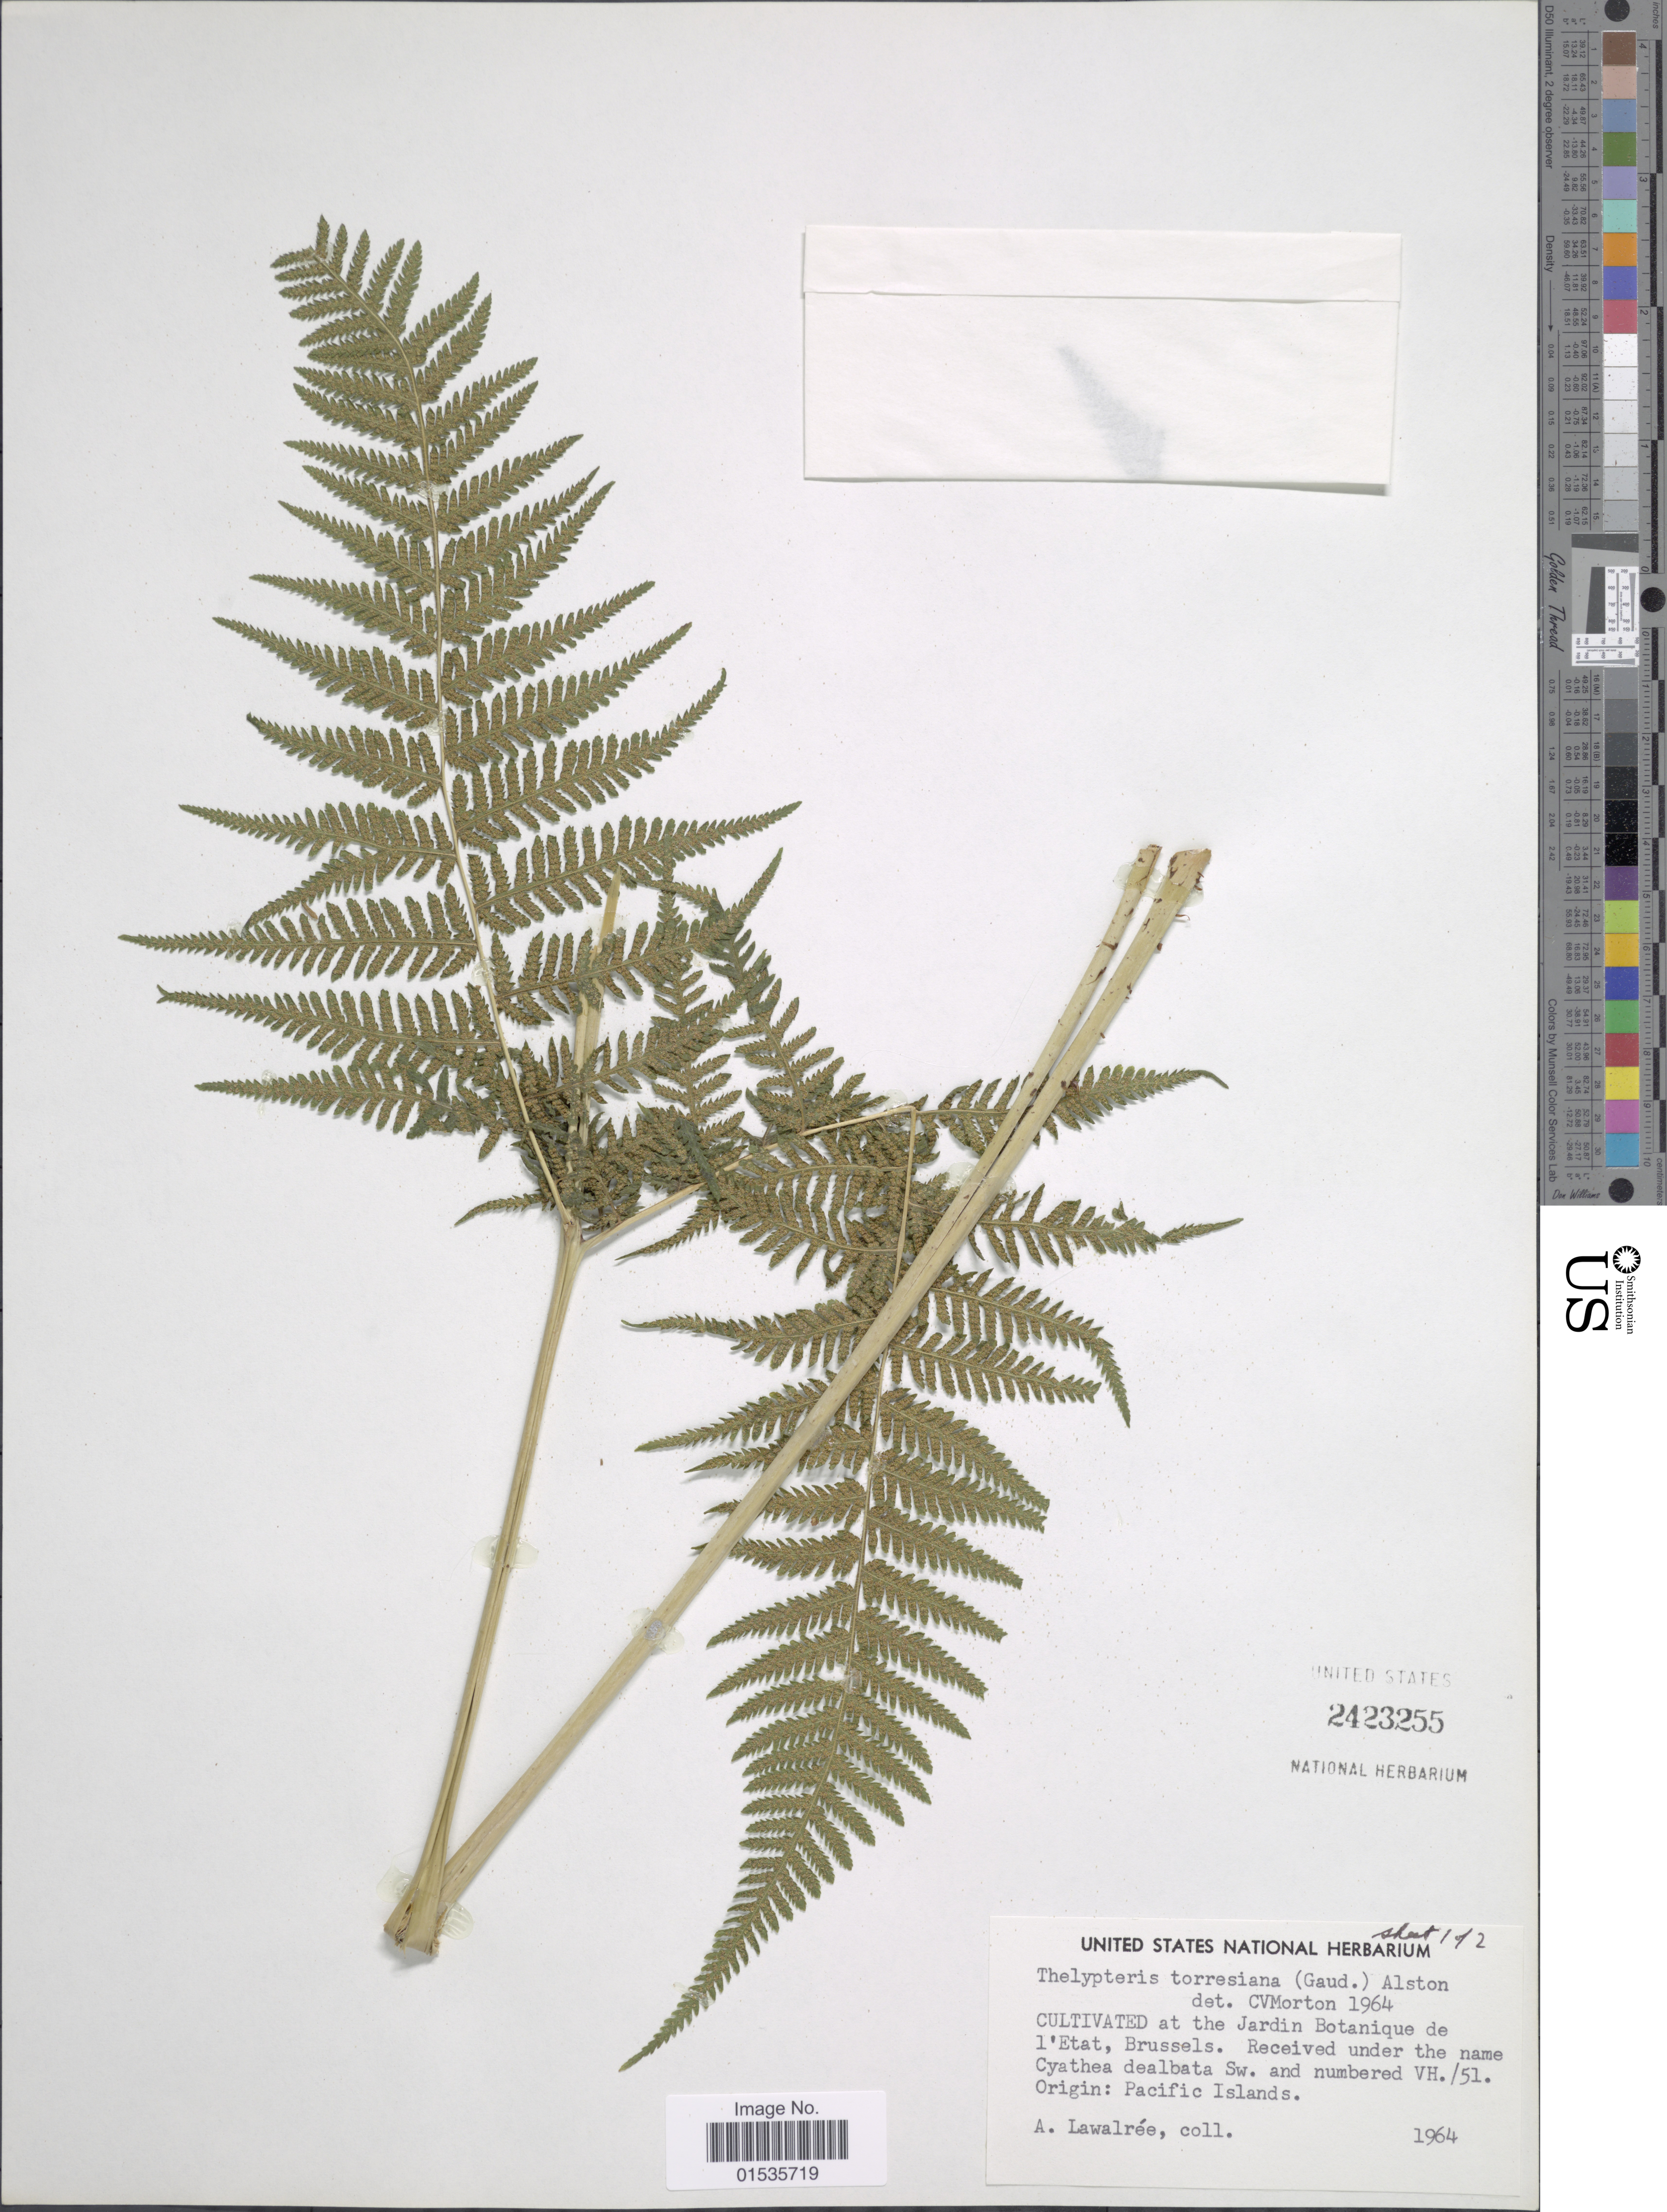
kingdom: Plantae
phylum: Tracheophyta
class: Polypodiopsida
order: Polypodiales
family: Thelypteridaceae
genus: Macrothelypteris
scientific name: Macrothelypteris torresiana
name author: (Gaudich.) Ching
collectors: A. G. Lawalrée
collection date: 1964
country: Belgium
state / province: Brussels, Capital District of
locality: Cultivated at the Jardin Botanique de l'Etat, Brussels.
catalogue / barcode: US 2423255